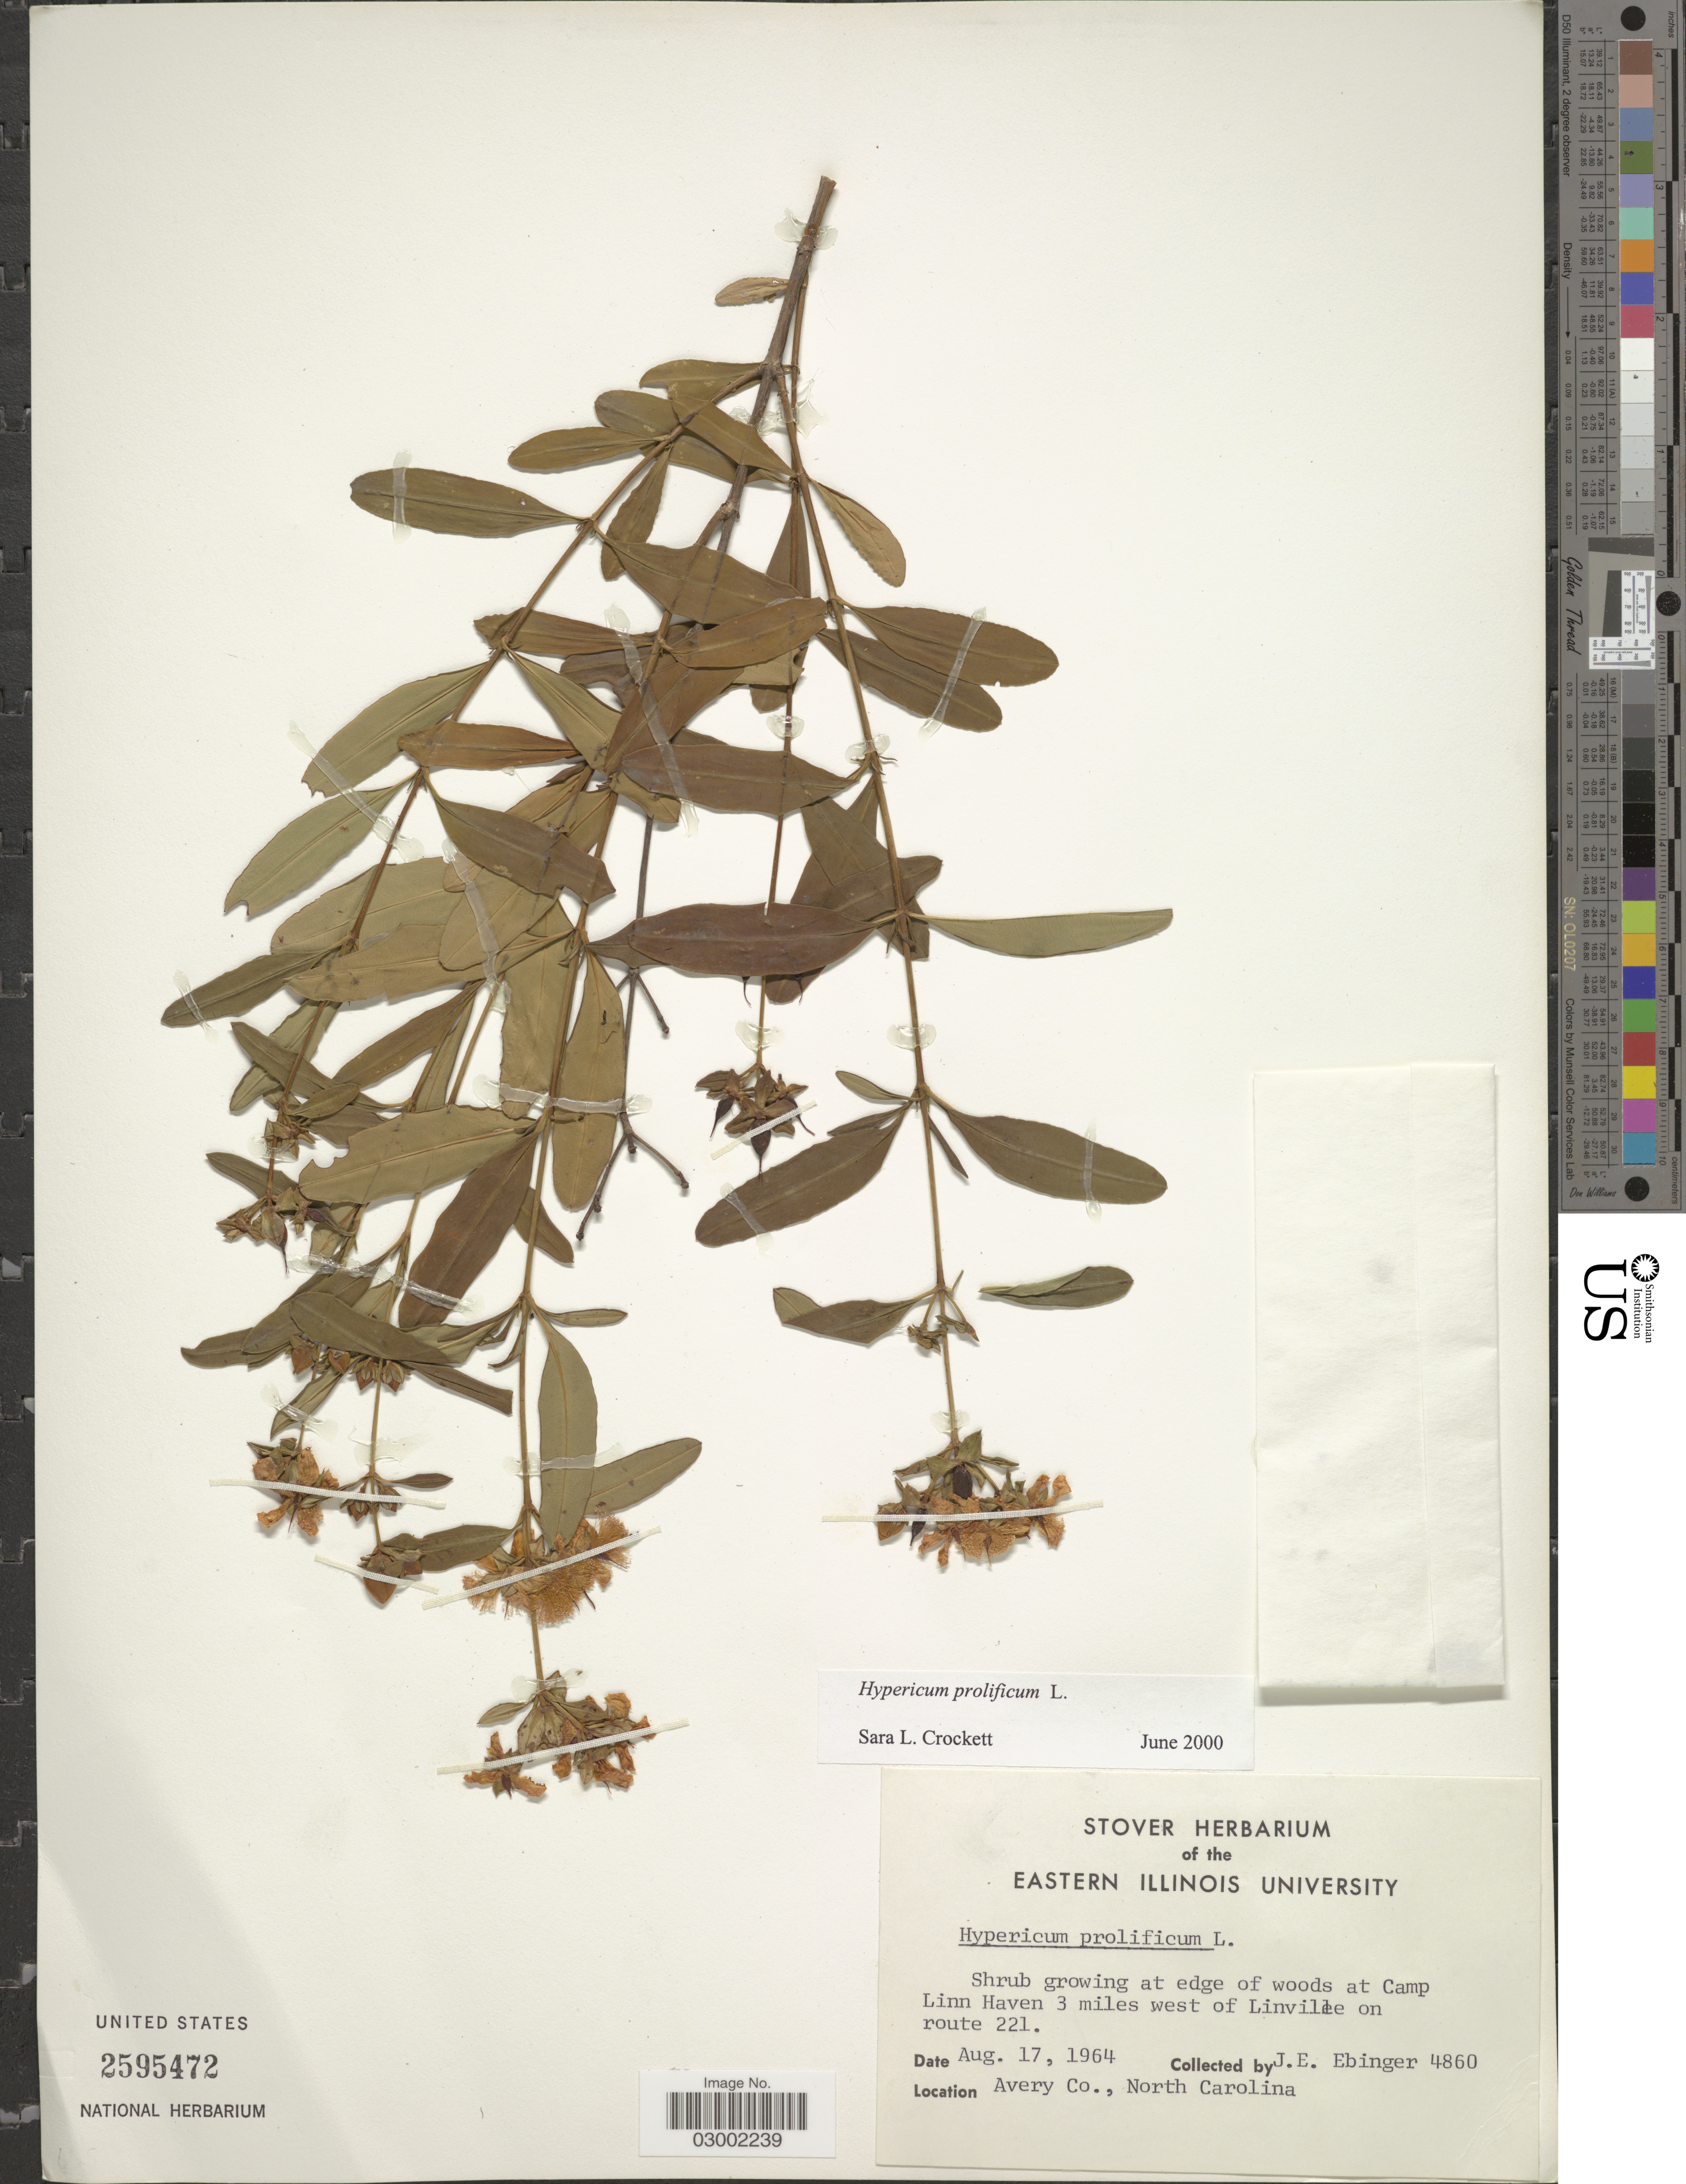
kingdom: Plantae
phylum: Tracheophyta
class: Magnoliopsida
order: Malpighiales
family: Hypericaceae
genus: Hypericum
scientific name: Hypericum prolificum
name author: L.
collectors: J. Ebinger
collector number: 4860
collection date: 1964-08-17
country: United States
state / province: North Carolina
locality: Camp Linn Haven 3 miles west of Linville on route 221. Avery Co.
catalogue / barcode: US 2595472